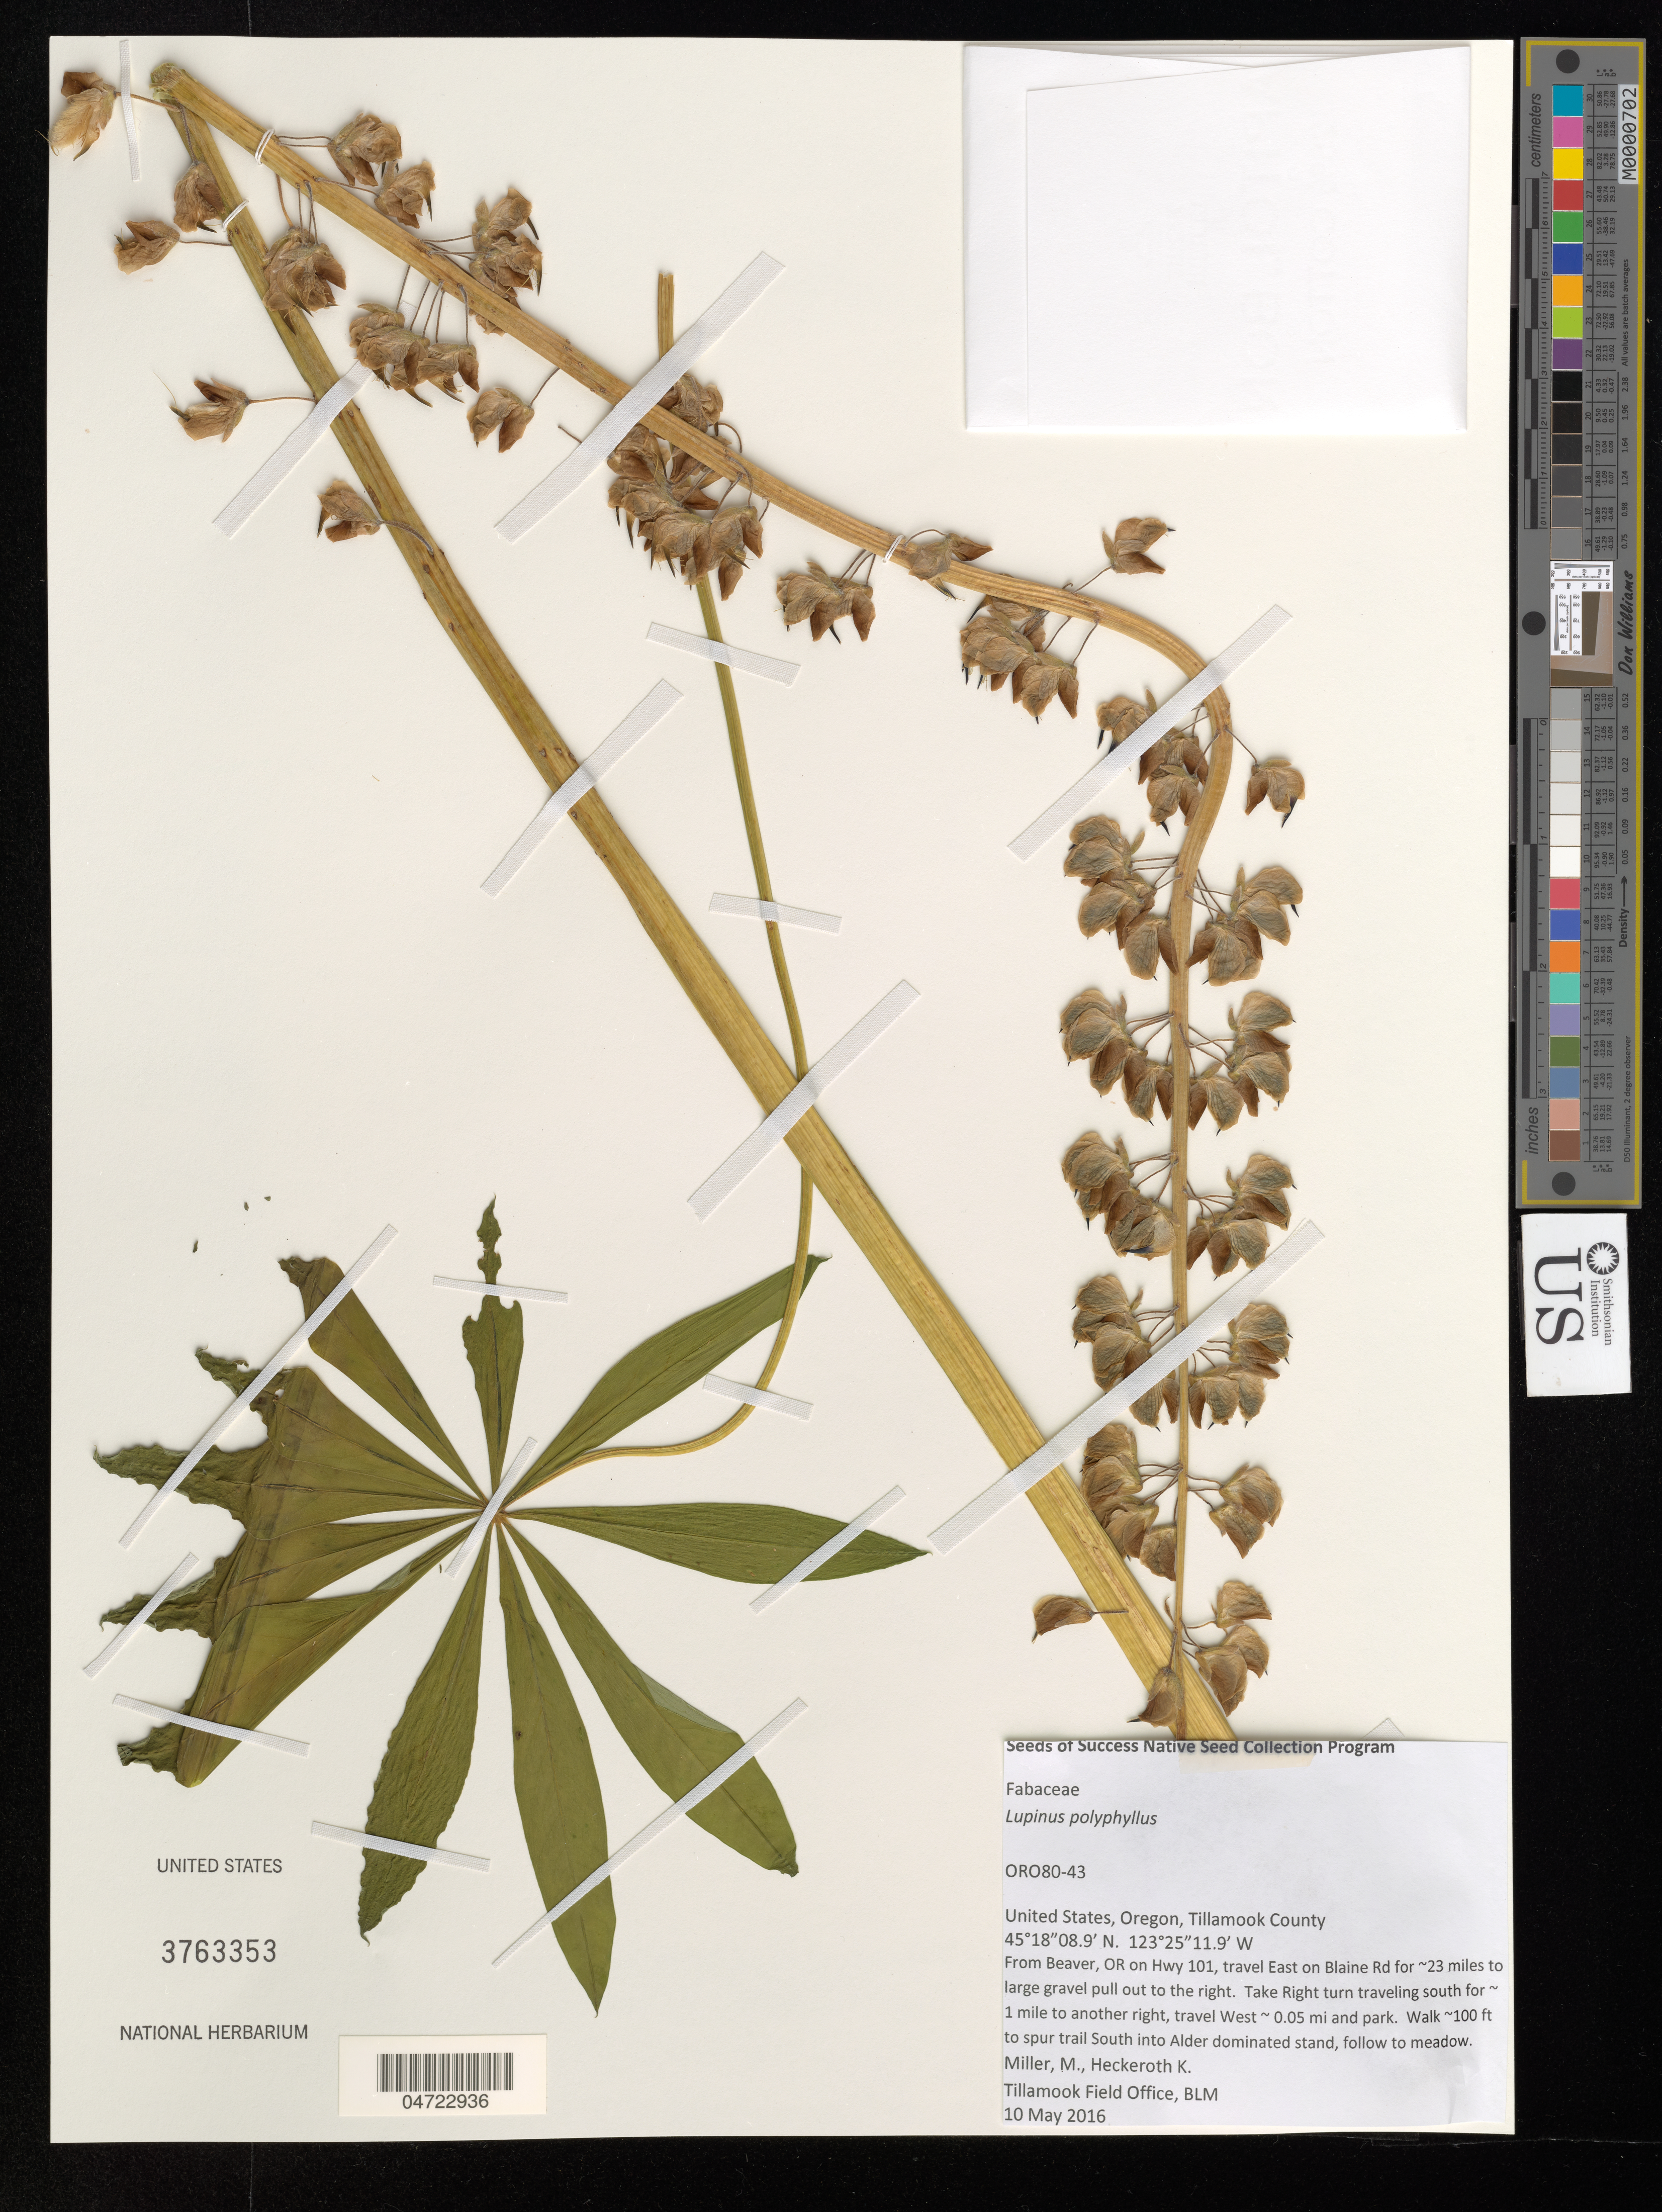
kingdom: Plantae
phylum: Tracheophyta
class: Magnoliopsida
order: Fabales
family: Fabaceae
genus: Lupinus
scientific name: Lupinus polyphyllus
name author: Lindl.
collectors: M. Miller & K. Heckeroth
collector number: ORO80-43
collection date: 2016-05-10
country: United States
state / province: Oregon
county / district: Tillamook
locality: Tillamook County. From Beaver, OR on Hwy 101, travel East on Blaine Rd for ~23 miles to large gravel pull out to the right. Take Right turn travelling south for ~1 mile to another right, travel West ~0.05 mi and park. Walk ~100 ft to spur trail South.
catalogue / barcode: US 3763353